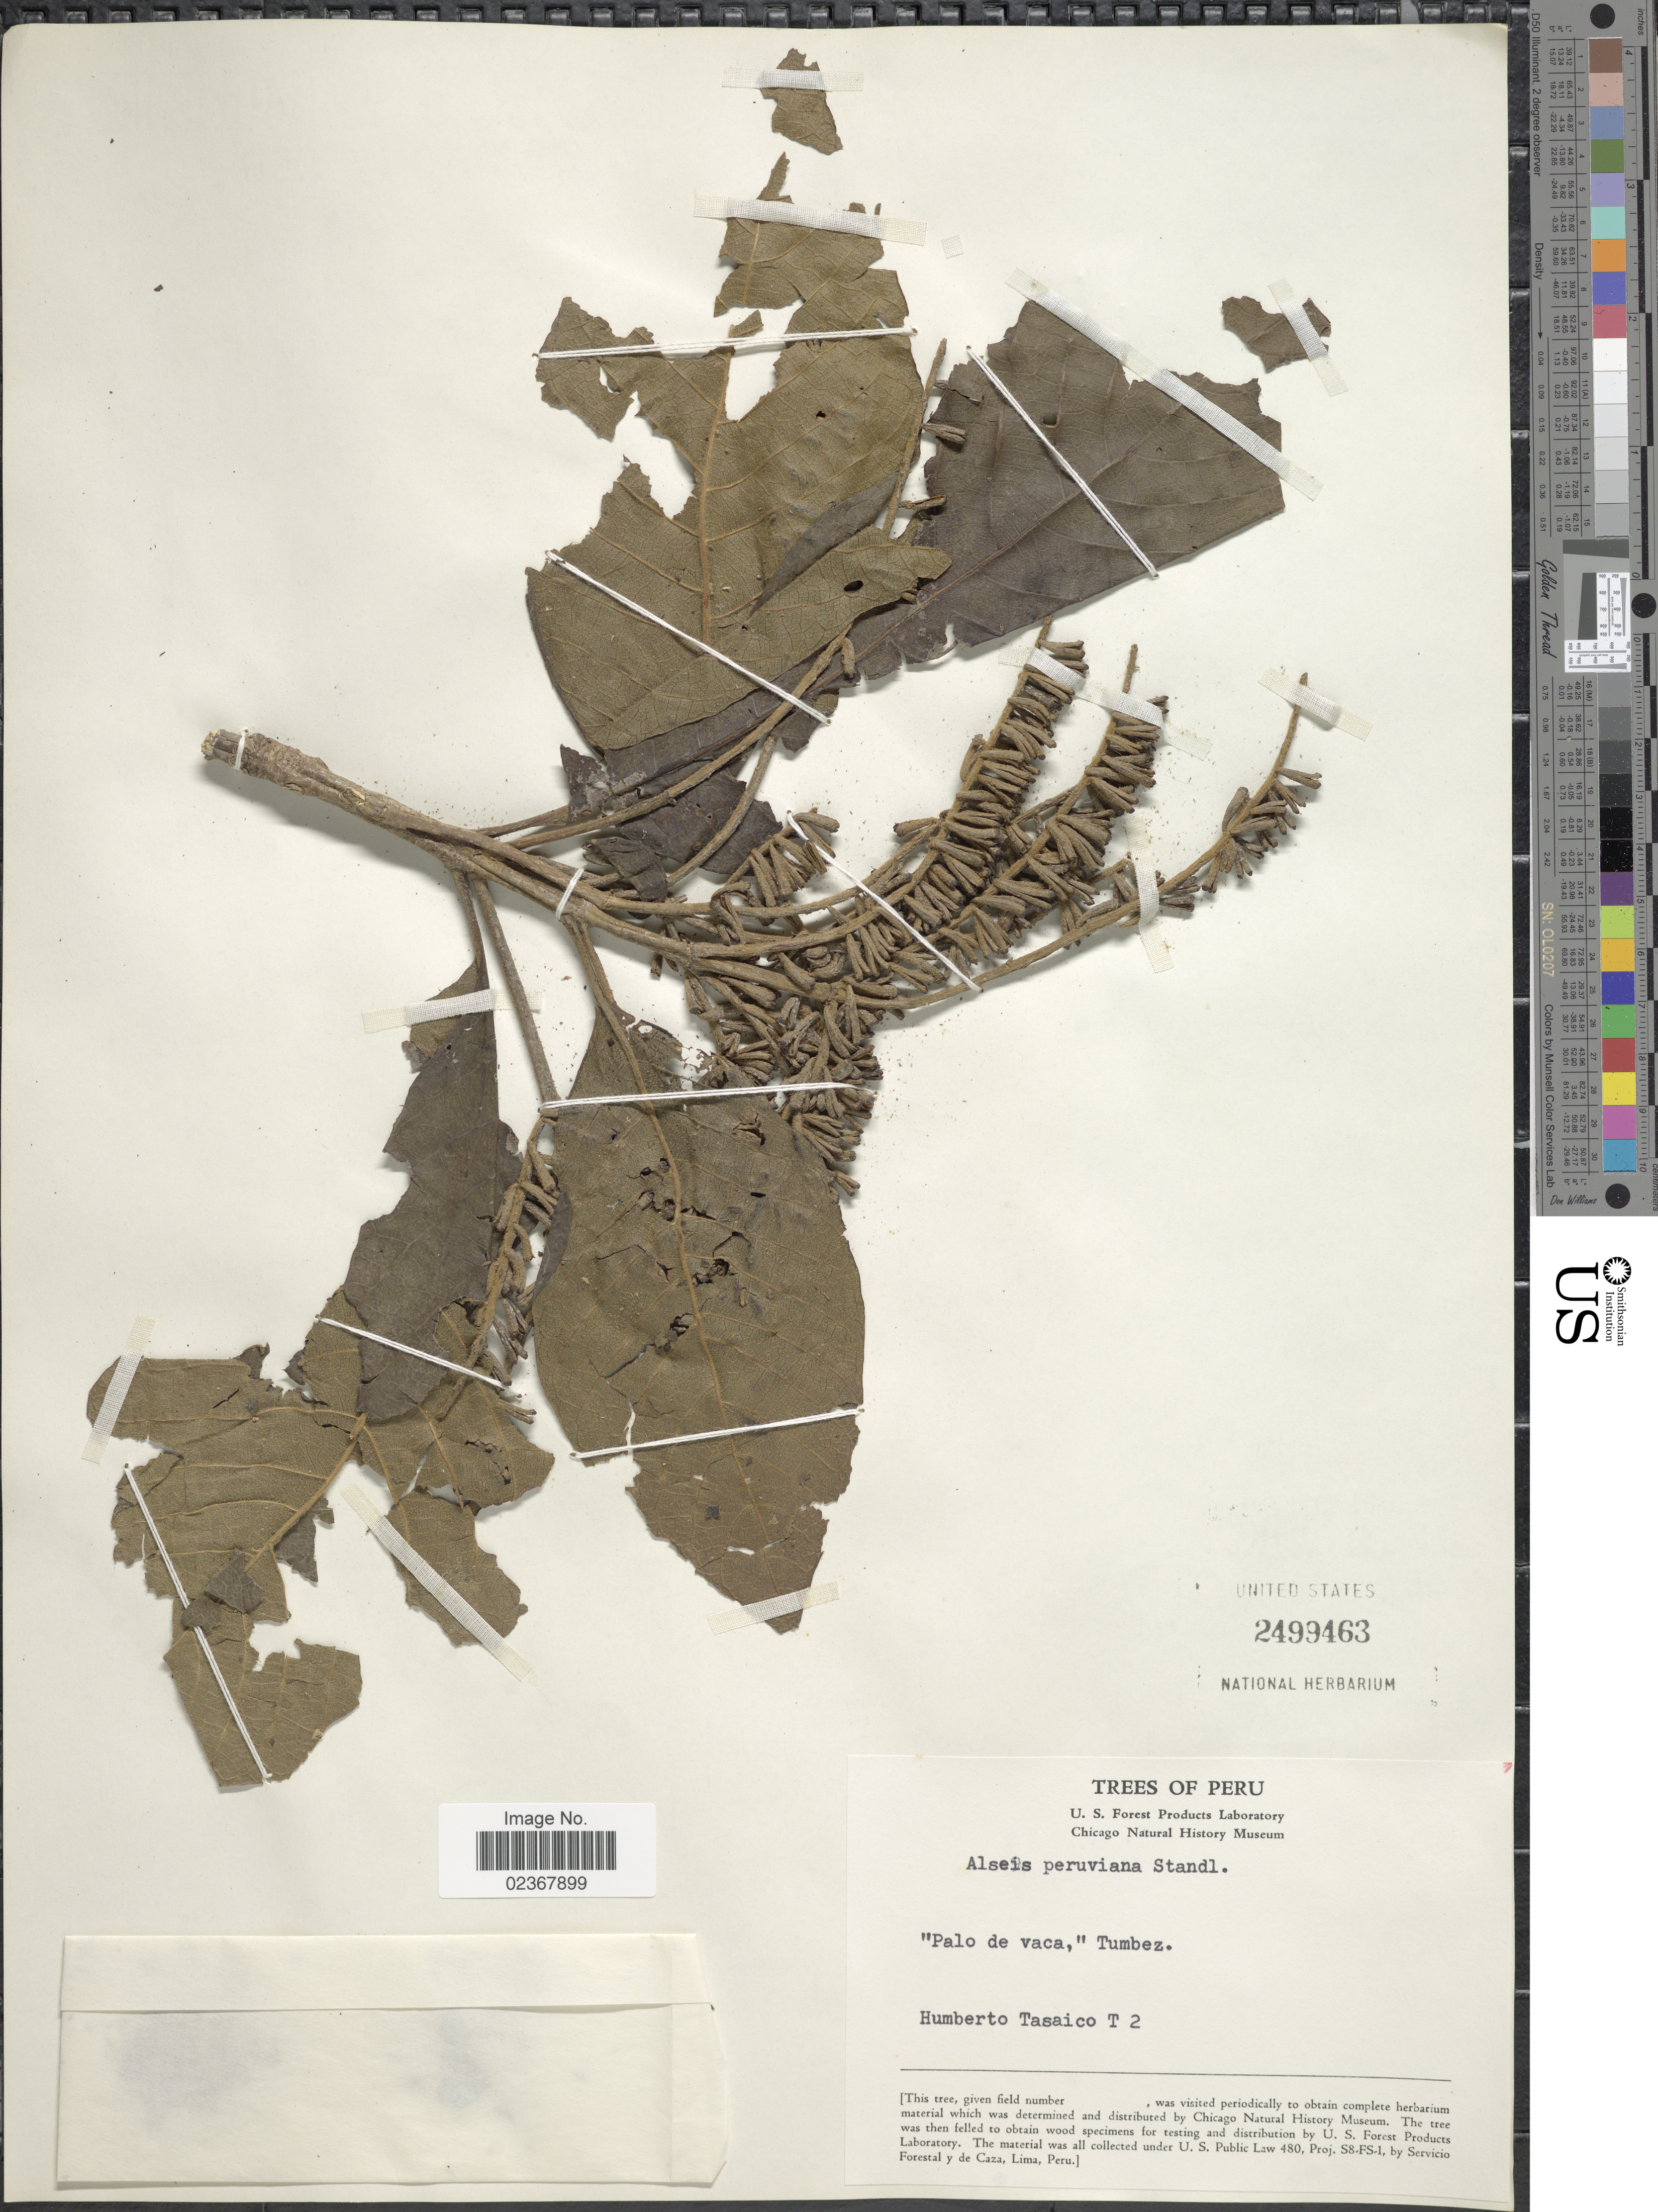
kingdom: Plantae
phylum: Tracheophyta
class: Magnoliopsida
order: Gentianales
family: Rubiaceae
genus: Alseis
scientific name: Alseis peruviana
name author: Standl.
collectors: H. Tasaico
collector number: T2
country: Peru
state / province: Tumbes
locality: Palo de vaca,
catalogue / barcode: US 2499463